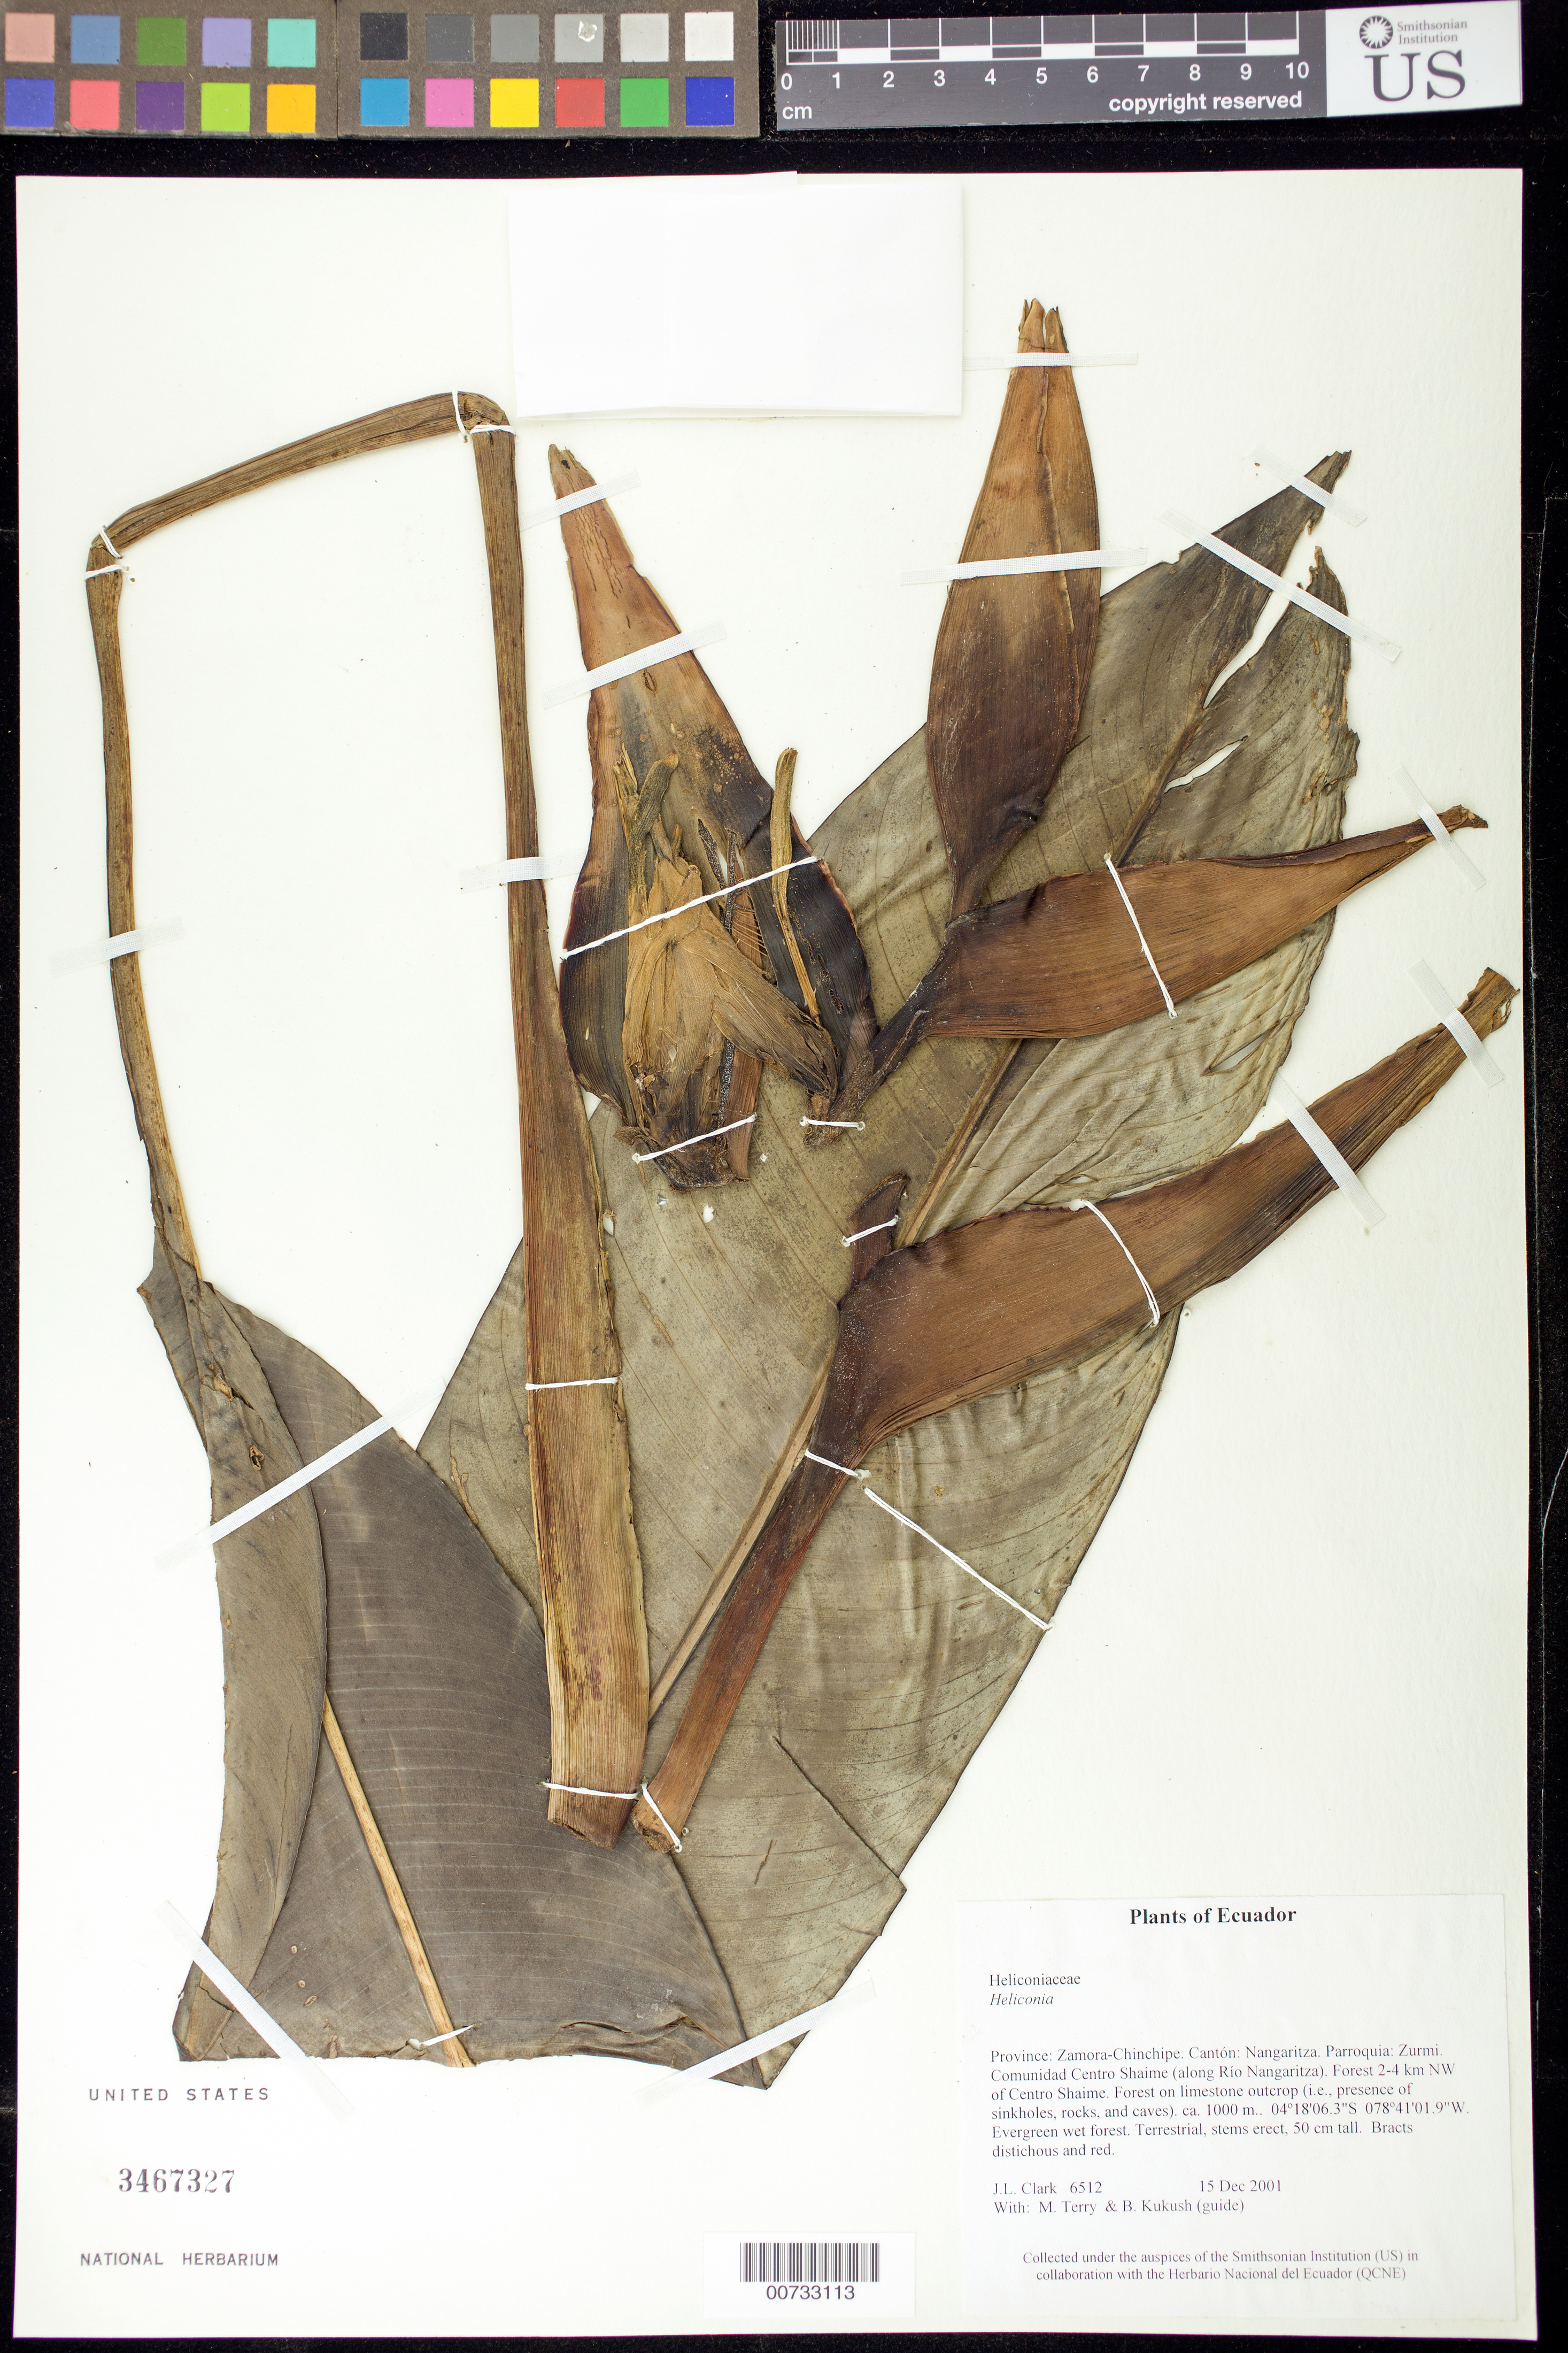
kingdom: Plantae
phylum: Tracheophyta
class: Liliopsida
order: Zingiberales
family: Heliconiaceae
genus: Heliconia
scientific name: Heliconia sp.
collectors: J. L. Clark, M. Terry & B. Kukush (guide)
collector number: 6512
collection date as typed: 15 Dec 2001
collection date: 2001-12-15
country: Ecuador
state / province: Zamora-Chinchipe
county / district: Nangaritza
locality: Zurmi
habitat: Evergreen wet forest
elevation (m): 1000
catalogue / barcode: US 3467327